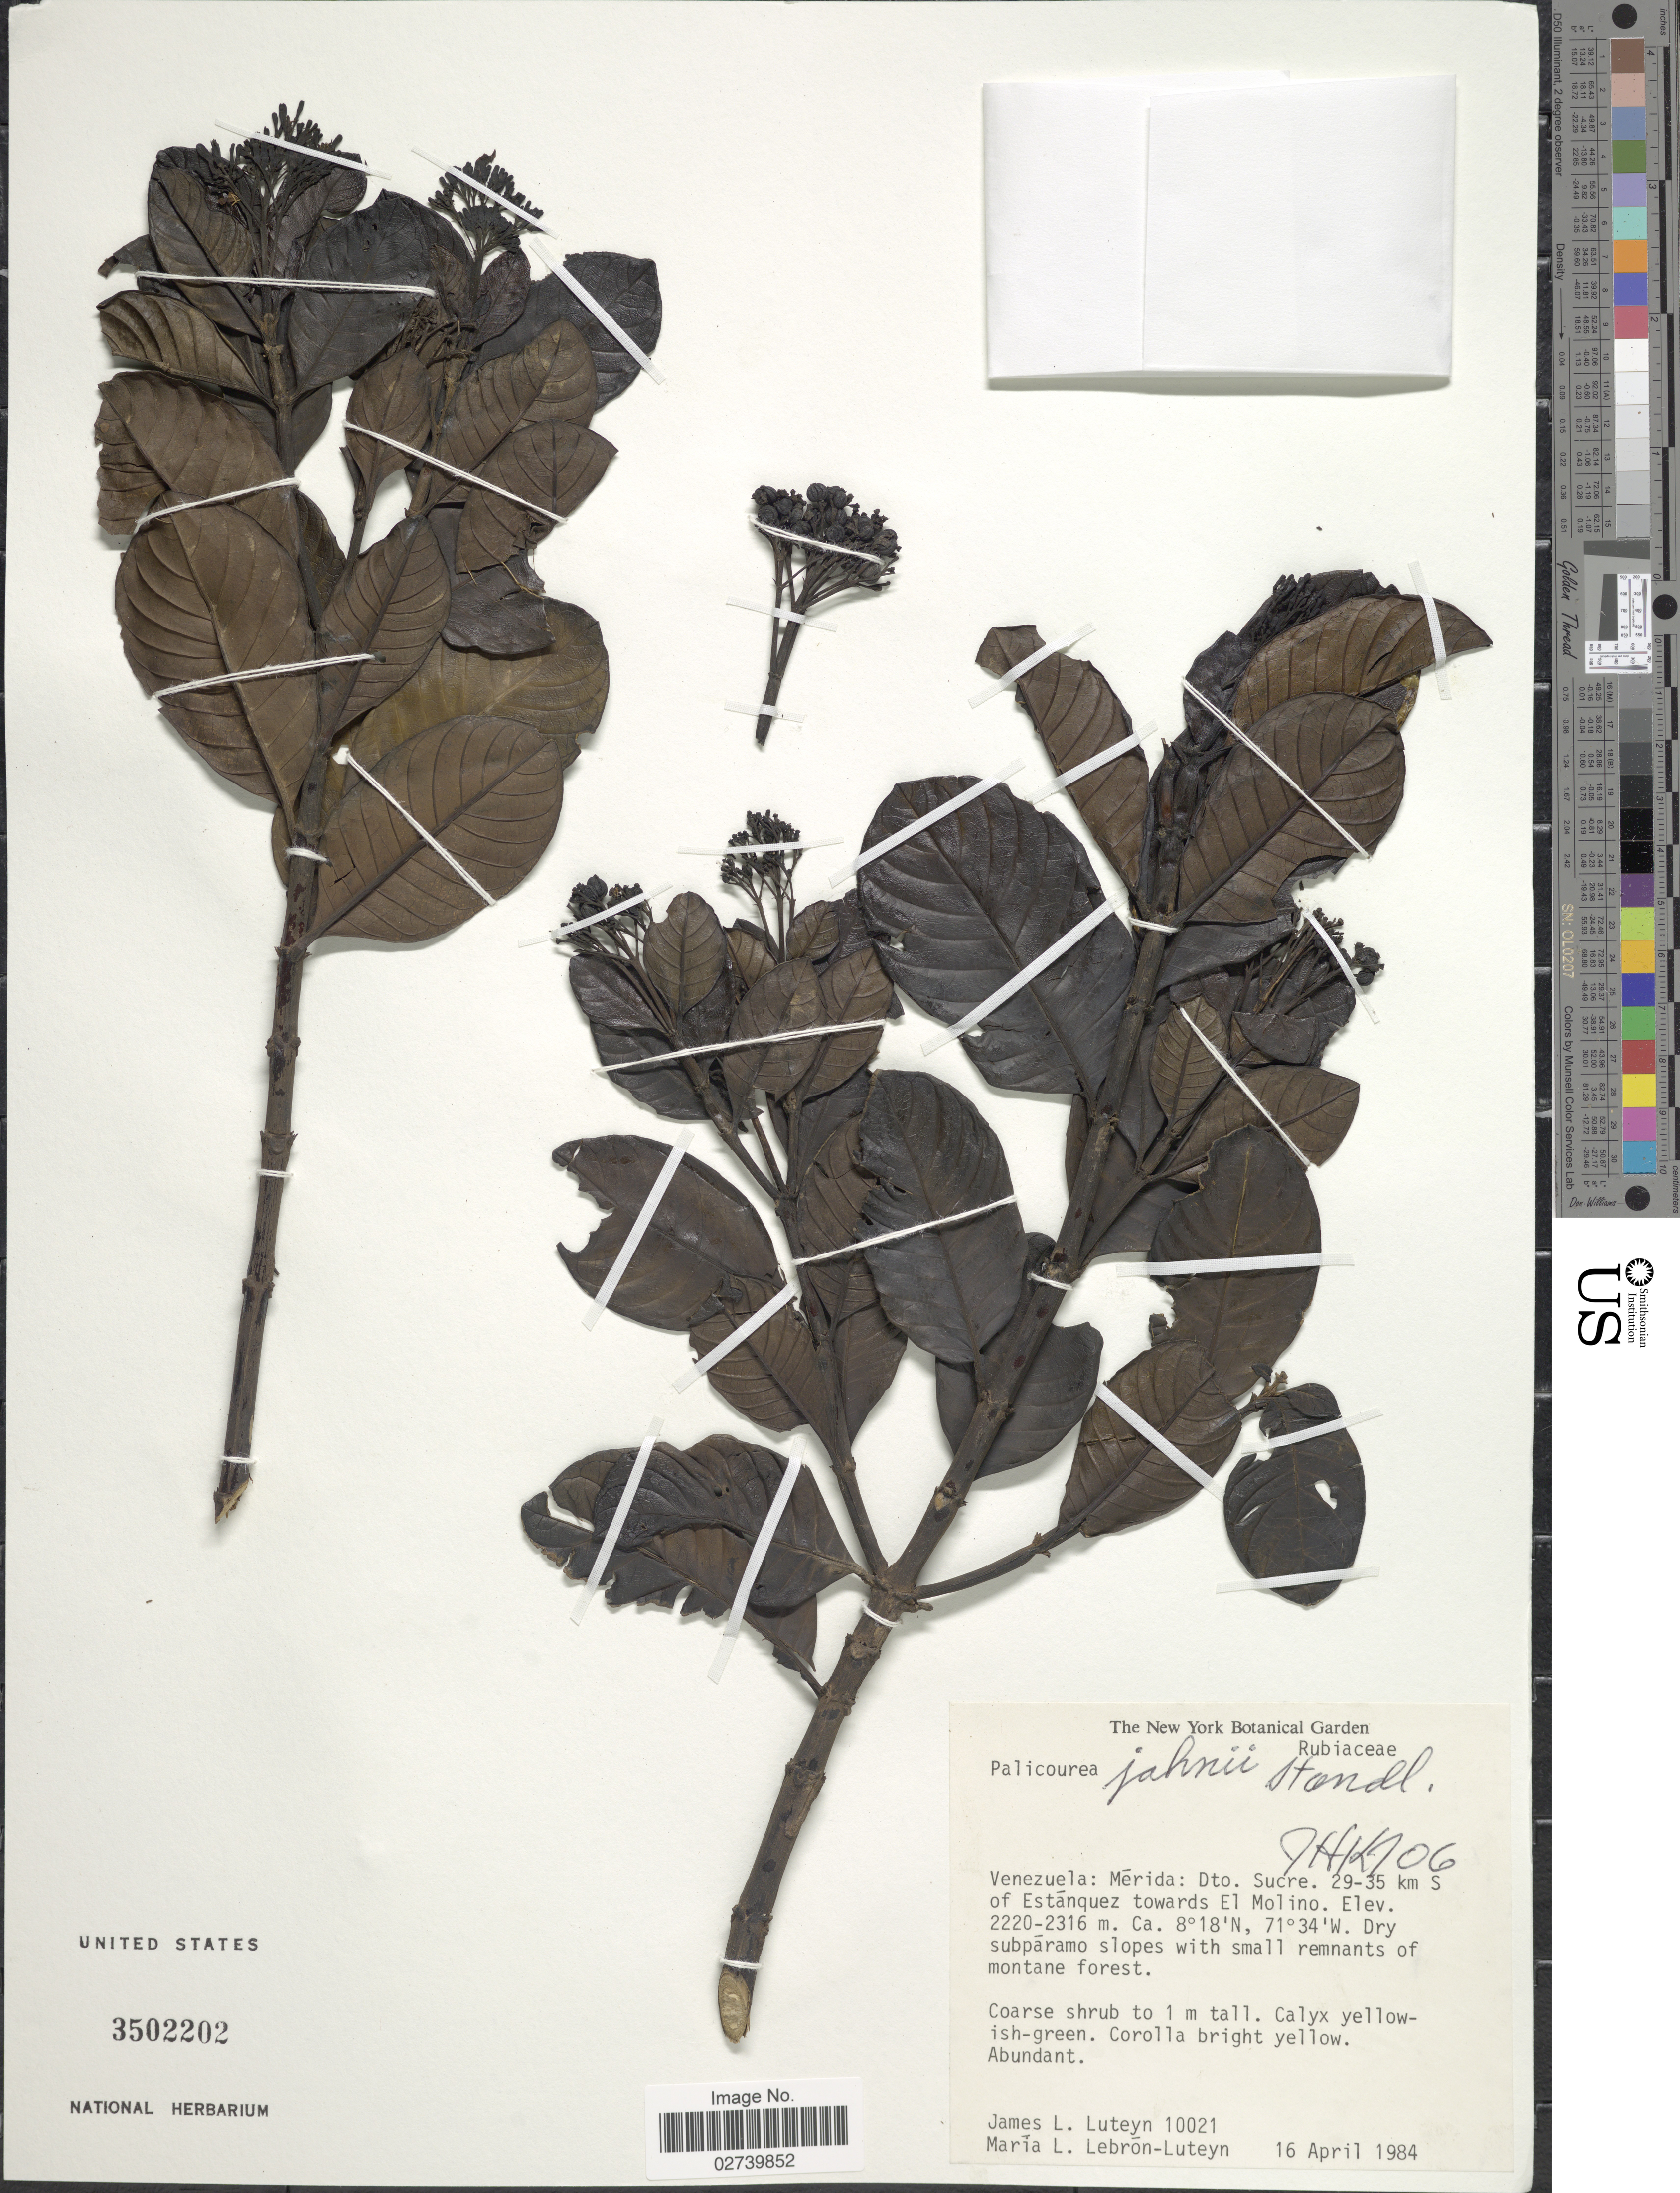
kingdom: Plantae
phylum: Tracheophyta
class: Magnoliopsida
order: Gentianales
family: Rubiaceae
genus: Palicourea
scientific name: Palicourea jahnii Standl.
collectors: J. L. Luteyn & M. L. Lebrón-Luteyn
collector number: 10021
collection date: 1984-04-16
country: Venezuela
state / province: Mérida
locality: Dto. Sucre. 29-35 km S of Estánquez towards El Molino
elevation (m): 2220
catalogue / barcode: US 3502202